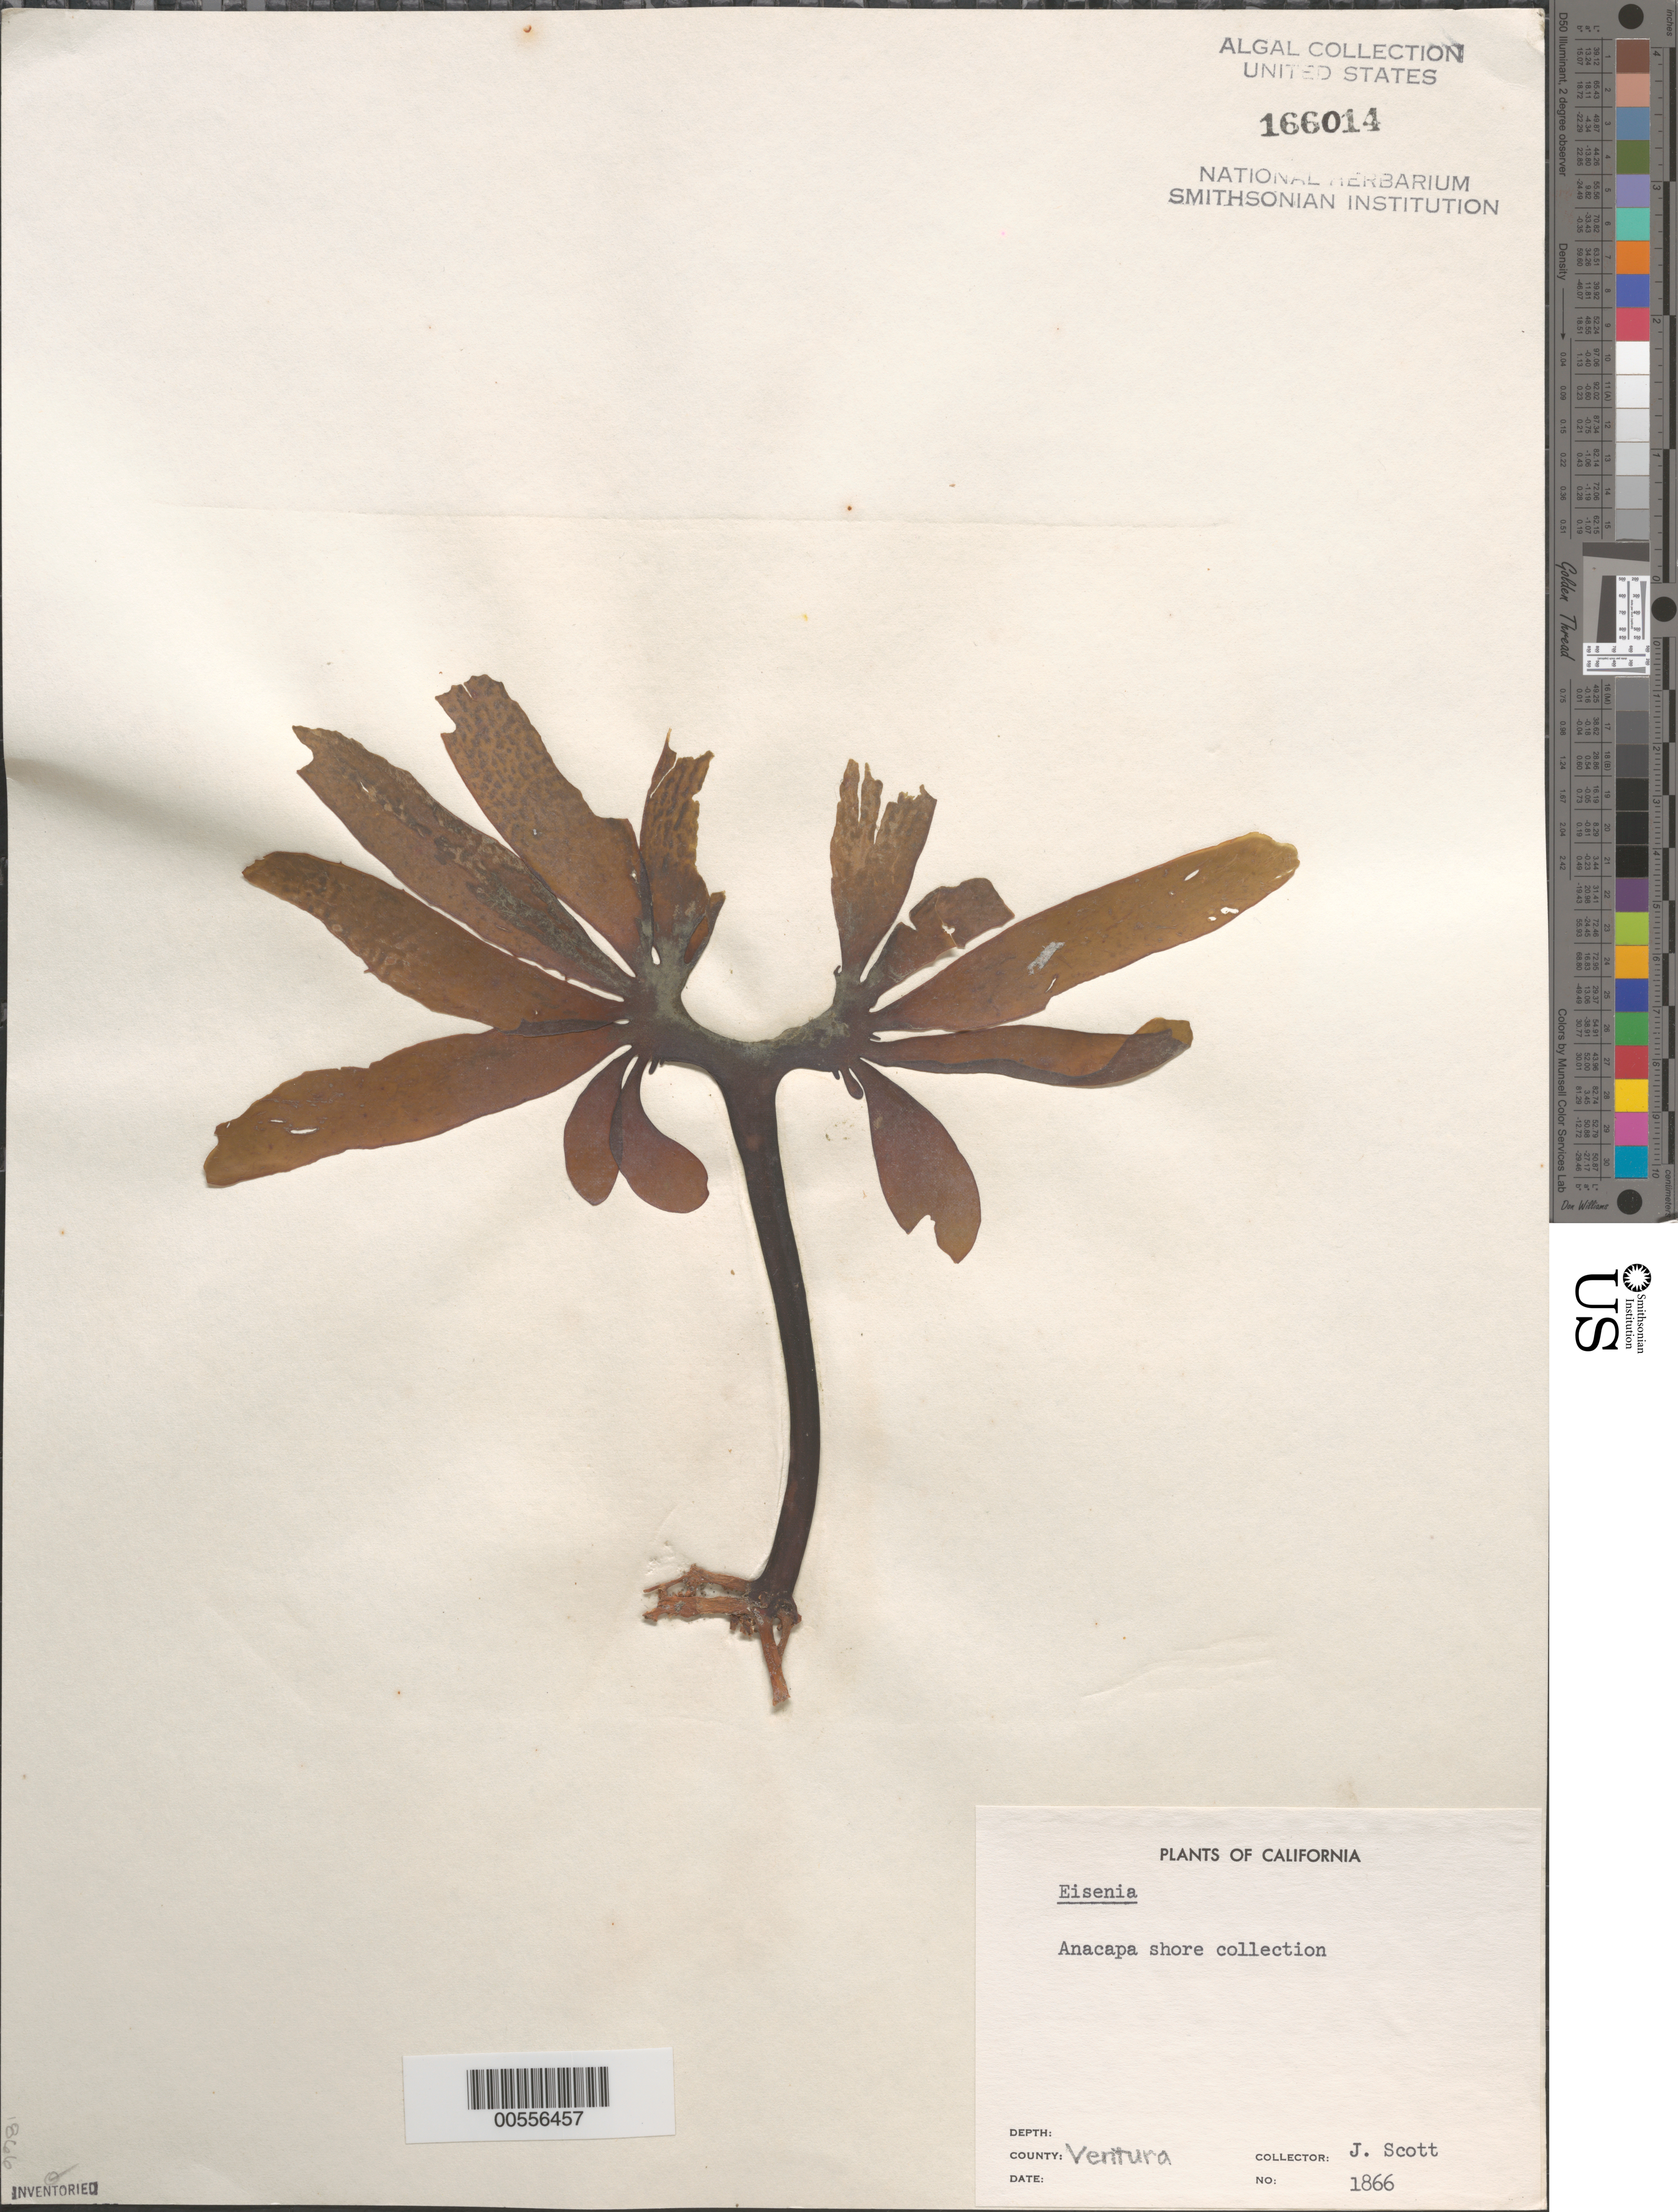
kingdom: Chromista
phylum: Ochrophyta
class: Phaeophyceae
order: Laminariales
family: Lessoniaceae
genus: Eisenia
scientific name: Eisenia sp.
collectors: J. Scott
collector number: Neushul 1866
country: United States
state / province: California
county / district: Ventura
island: Anacapa Island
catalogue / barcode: US 166014